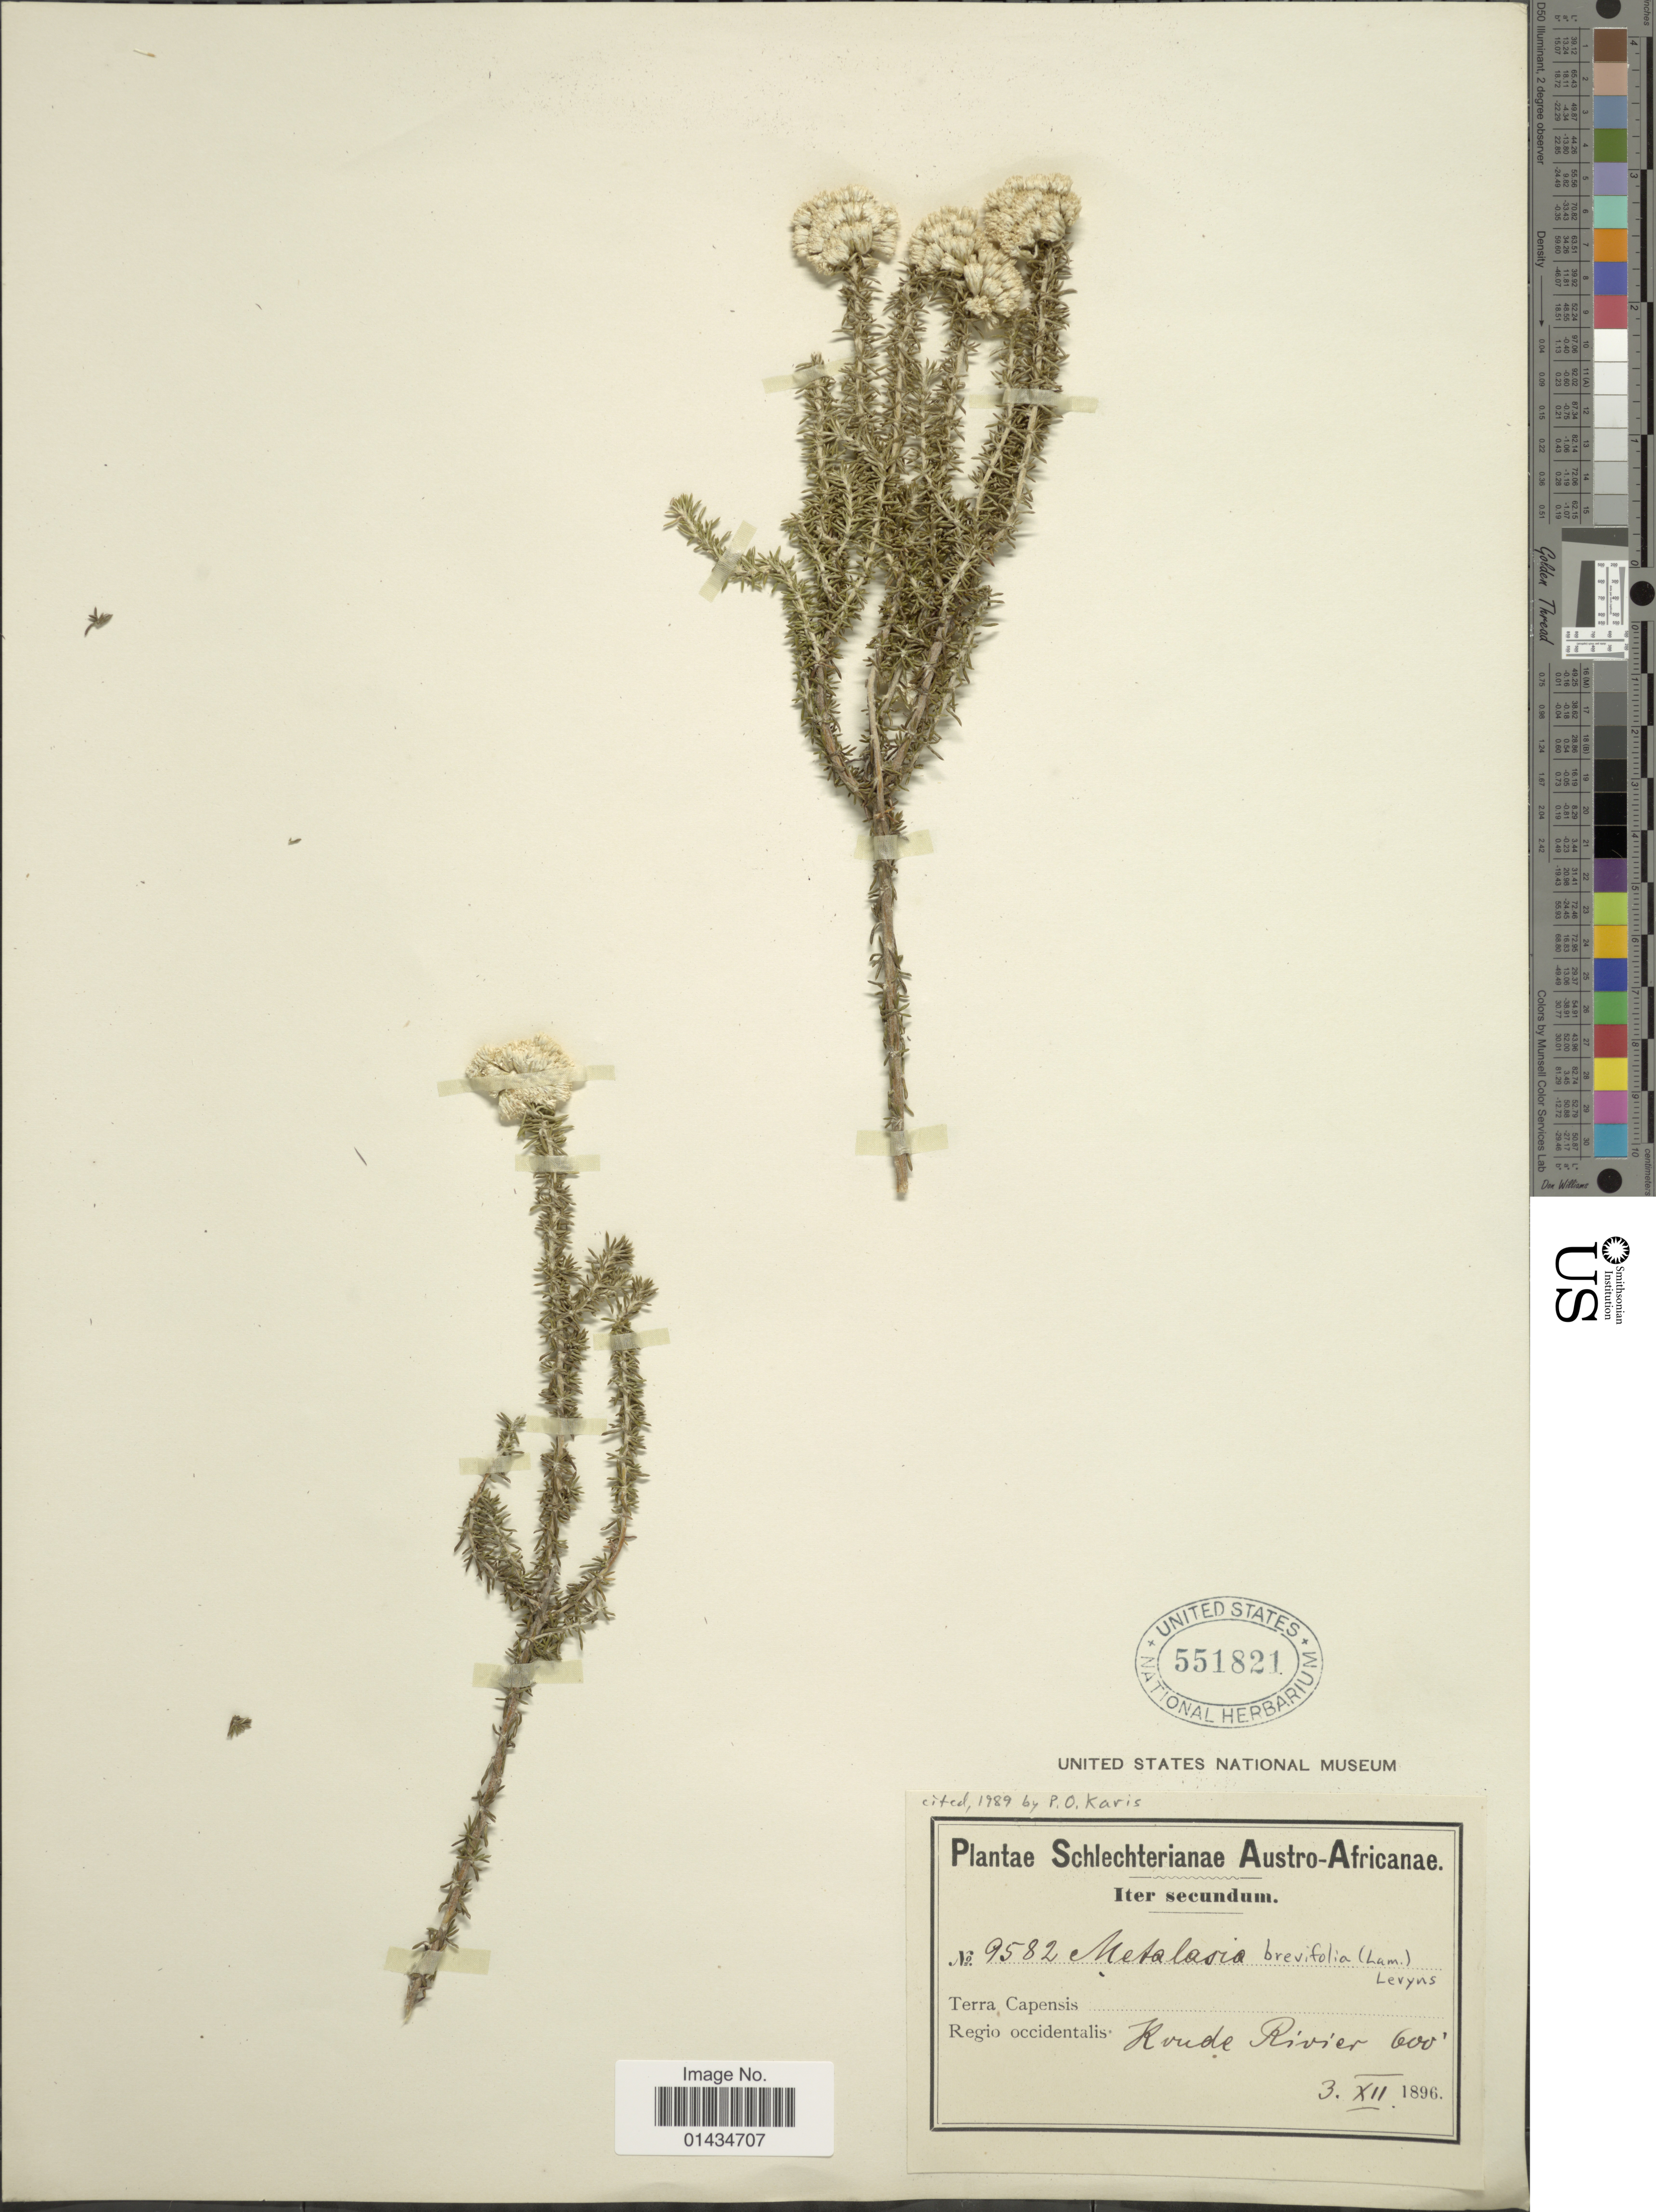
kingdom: Plantae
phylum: Tracheophyta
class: Magnoliopsida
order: Asterales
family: Asteraceae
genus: Metalasia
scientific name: Metalasia brevifolia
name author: (Lam.) Levyns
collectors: Schlechter, --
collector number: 9582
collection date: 1896-12-03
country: South Africa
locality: Austro-Africanae, Terra Capensis, Regio occidentalis Koude Rivier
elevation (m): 183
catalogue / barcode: US 551821